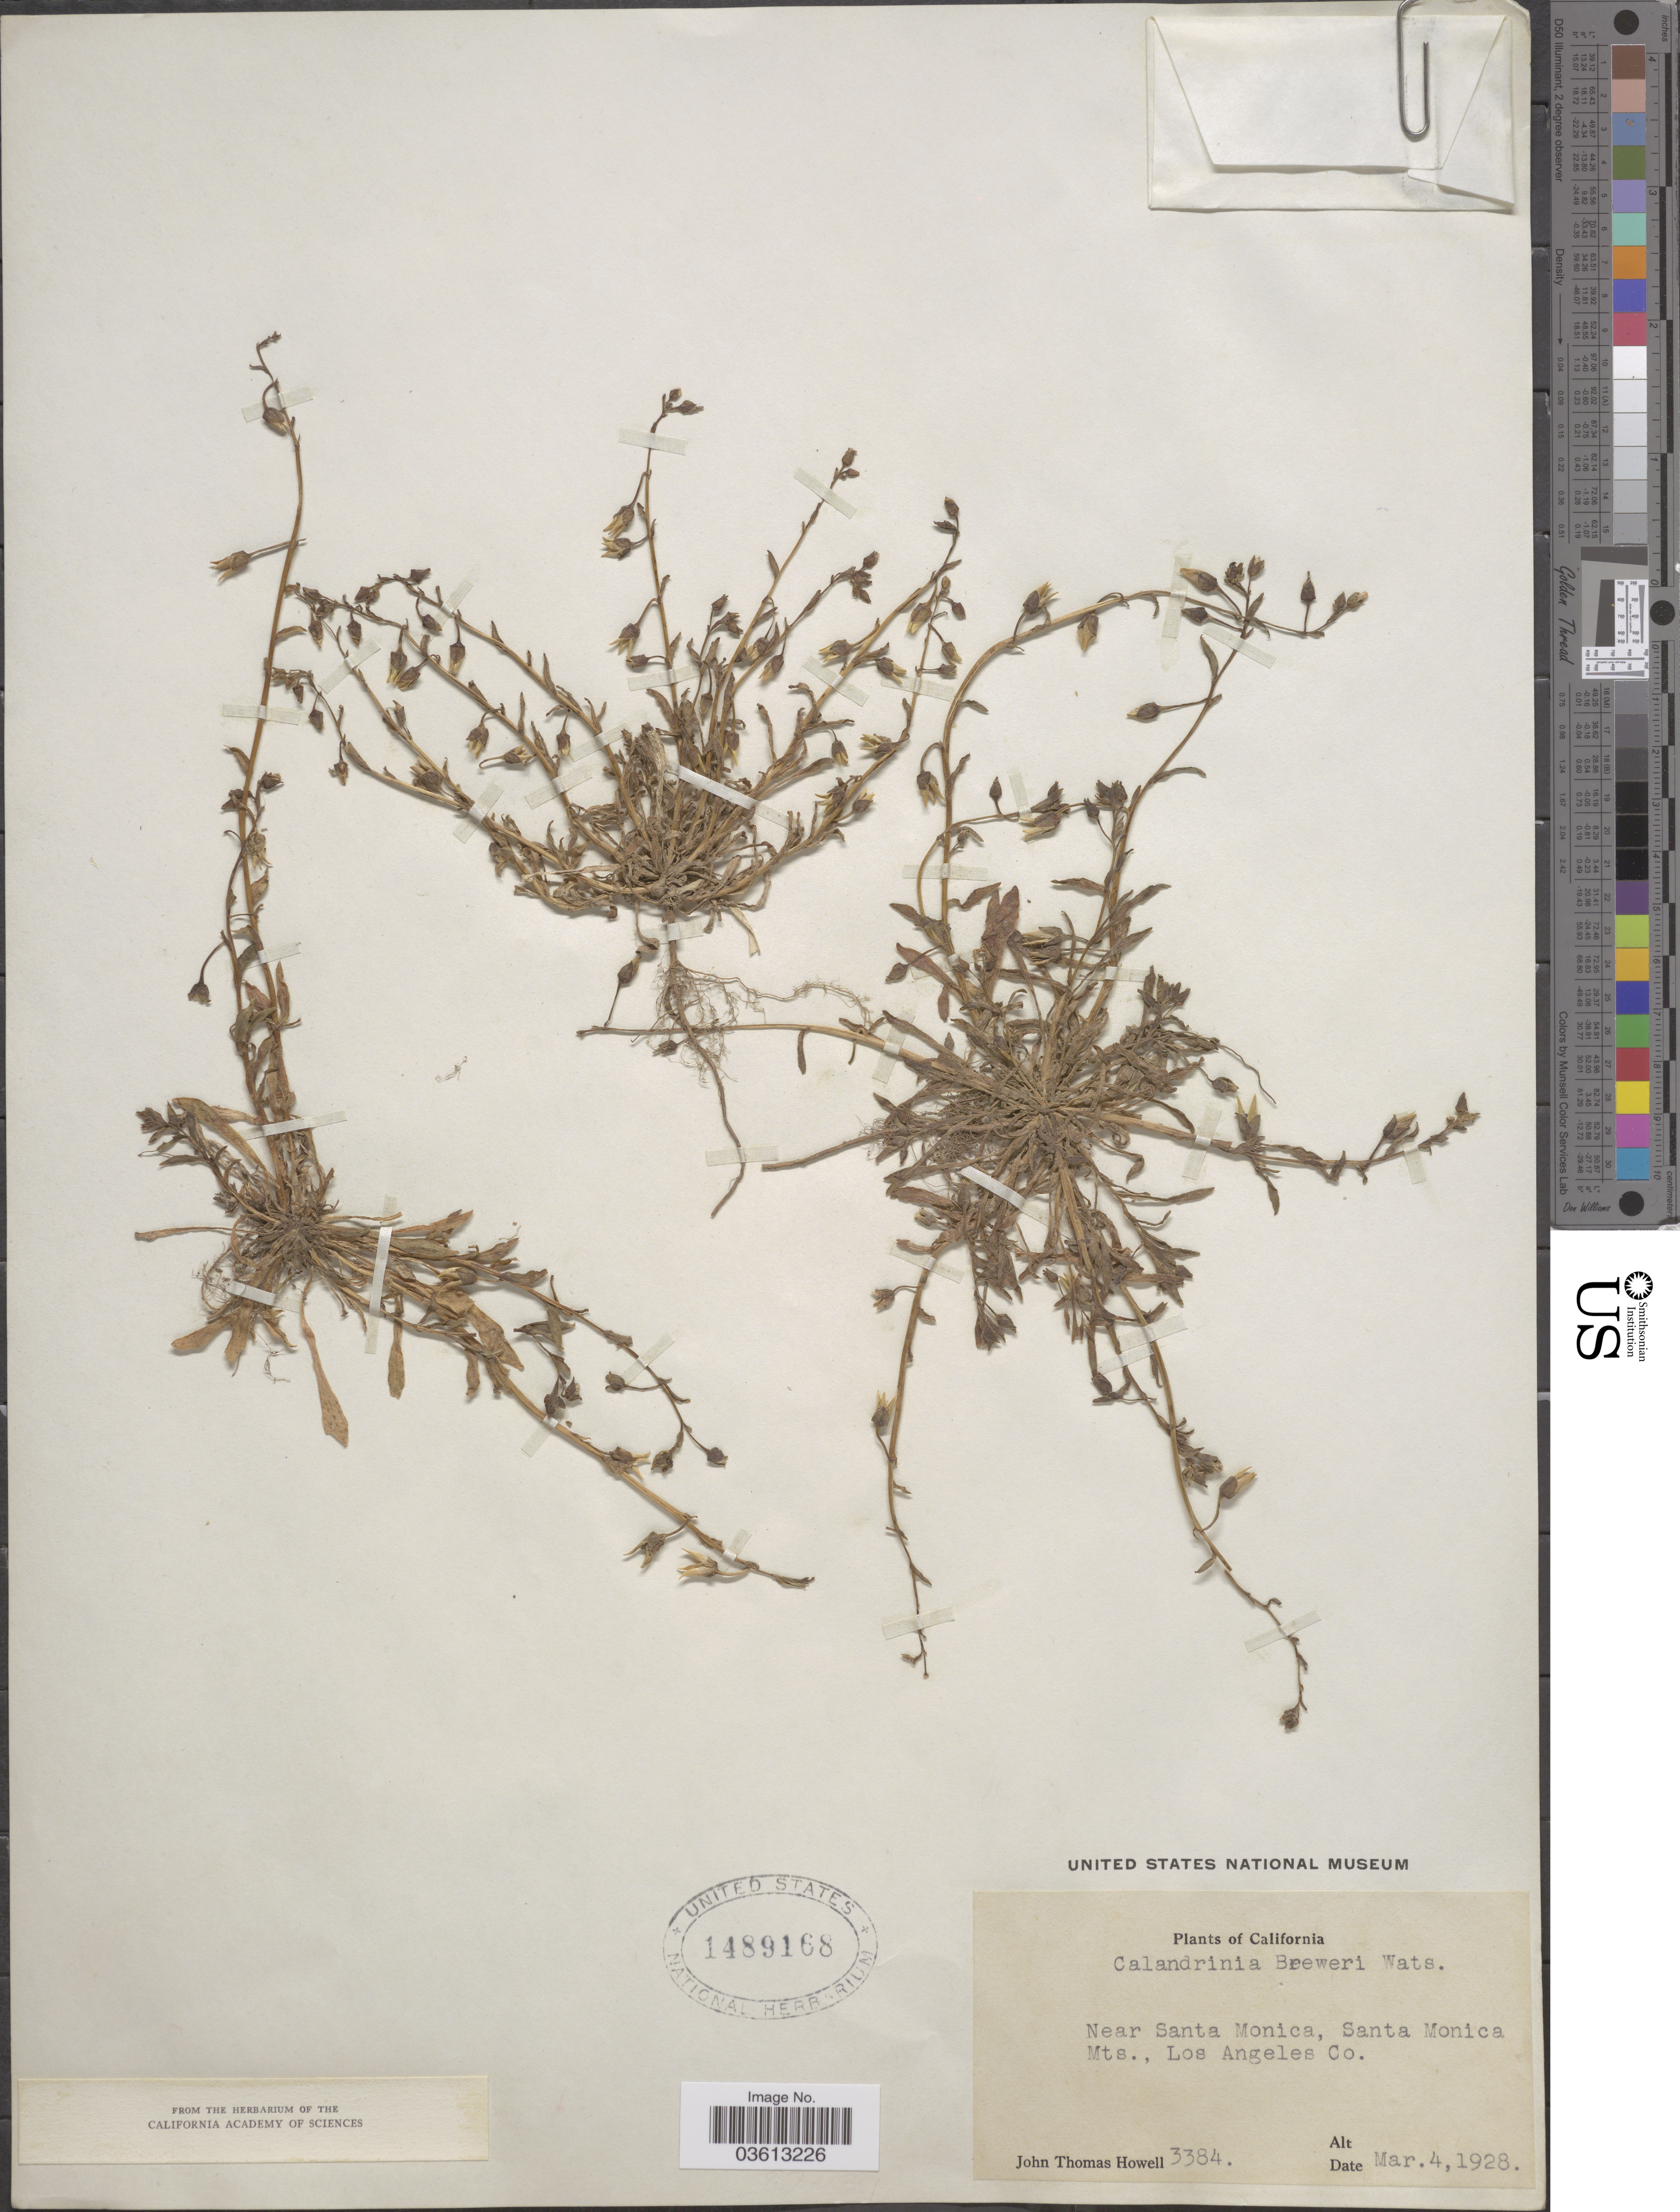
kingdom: Plantae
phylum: Tracheophyta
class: Magnoliopsida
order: Caryophyllales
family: Montiaceae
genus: Calandrinia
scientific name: Calandrinia breweri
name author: S. Watson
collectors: J. T. Howell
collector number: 3384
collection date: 1928-03-04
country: United States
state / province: California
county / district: Los Angeles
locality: Near Santa Monica, Santa Monica Mts., Los Angeles Co.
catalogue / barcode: US 1489168